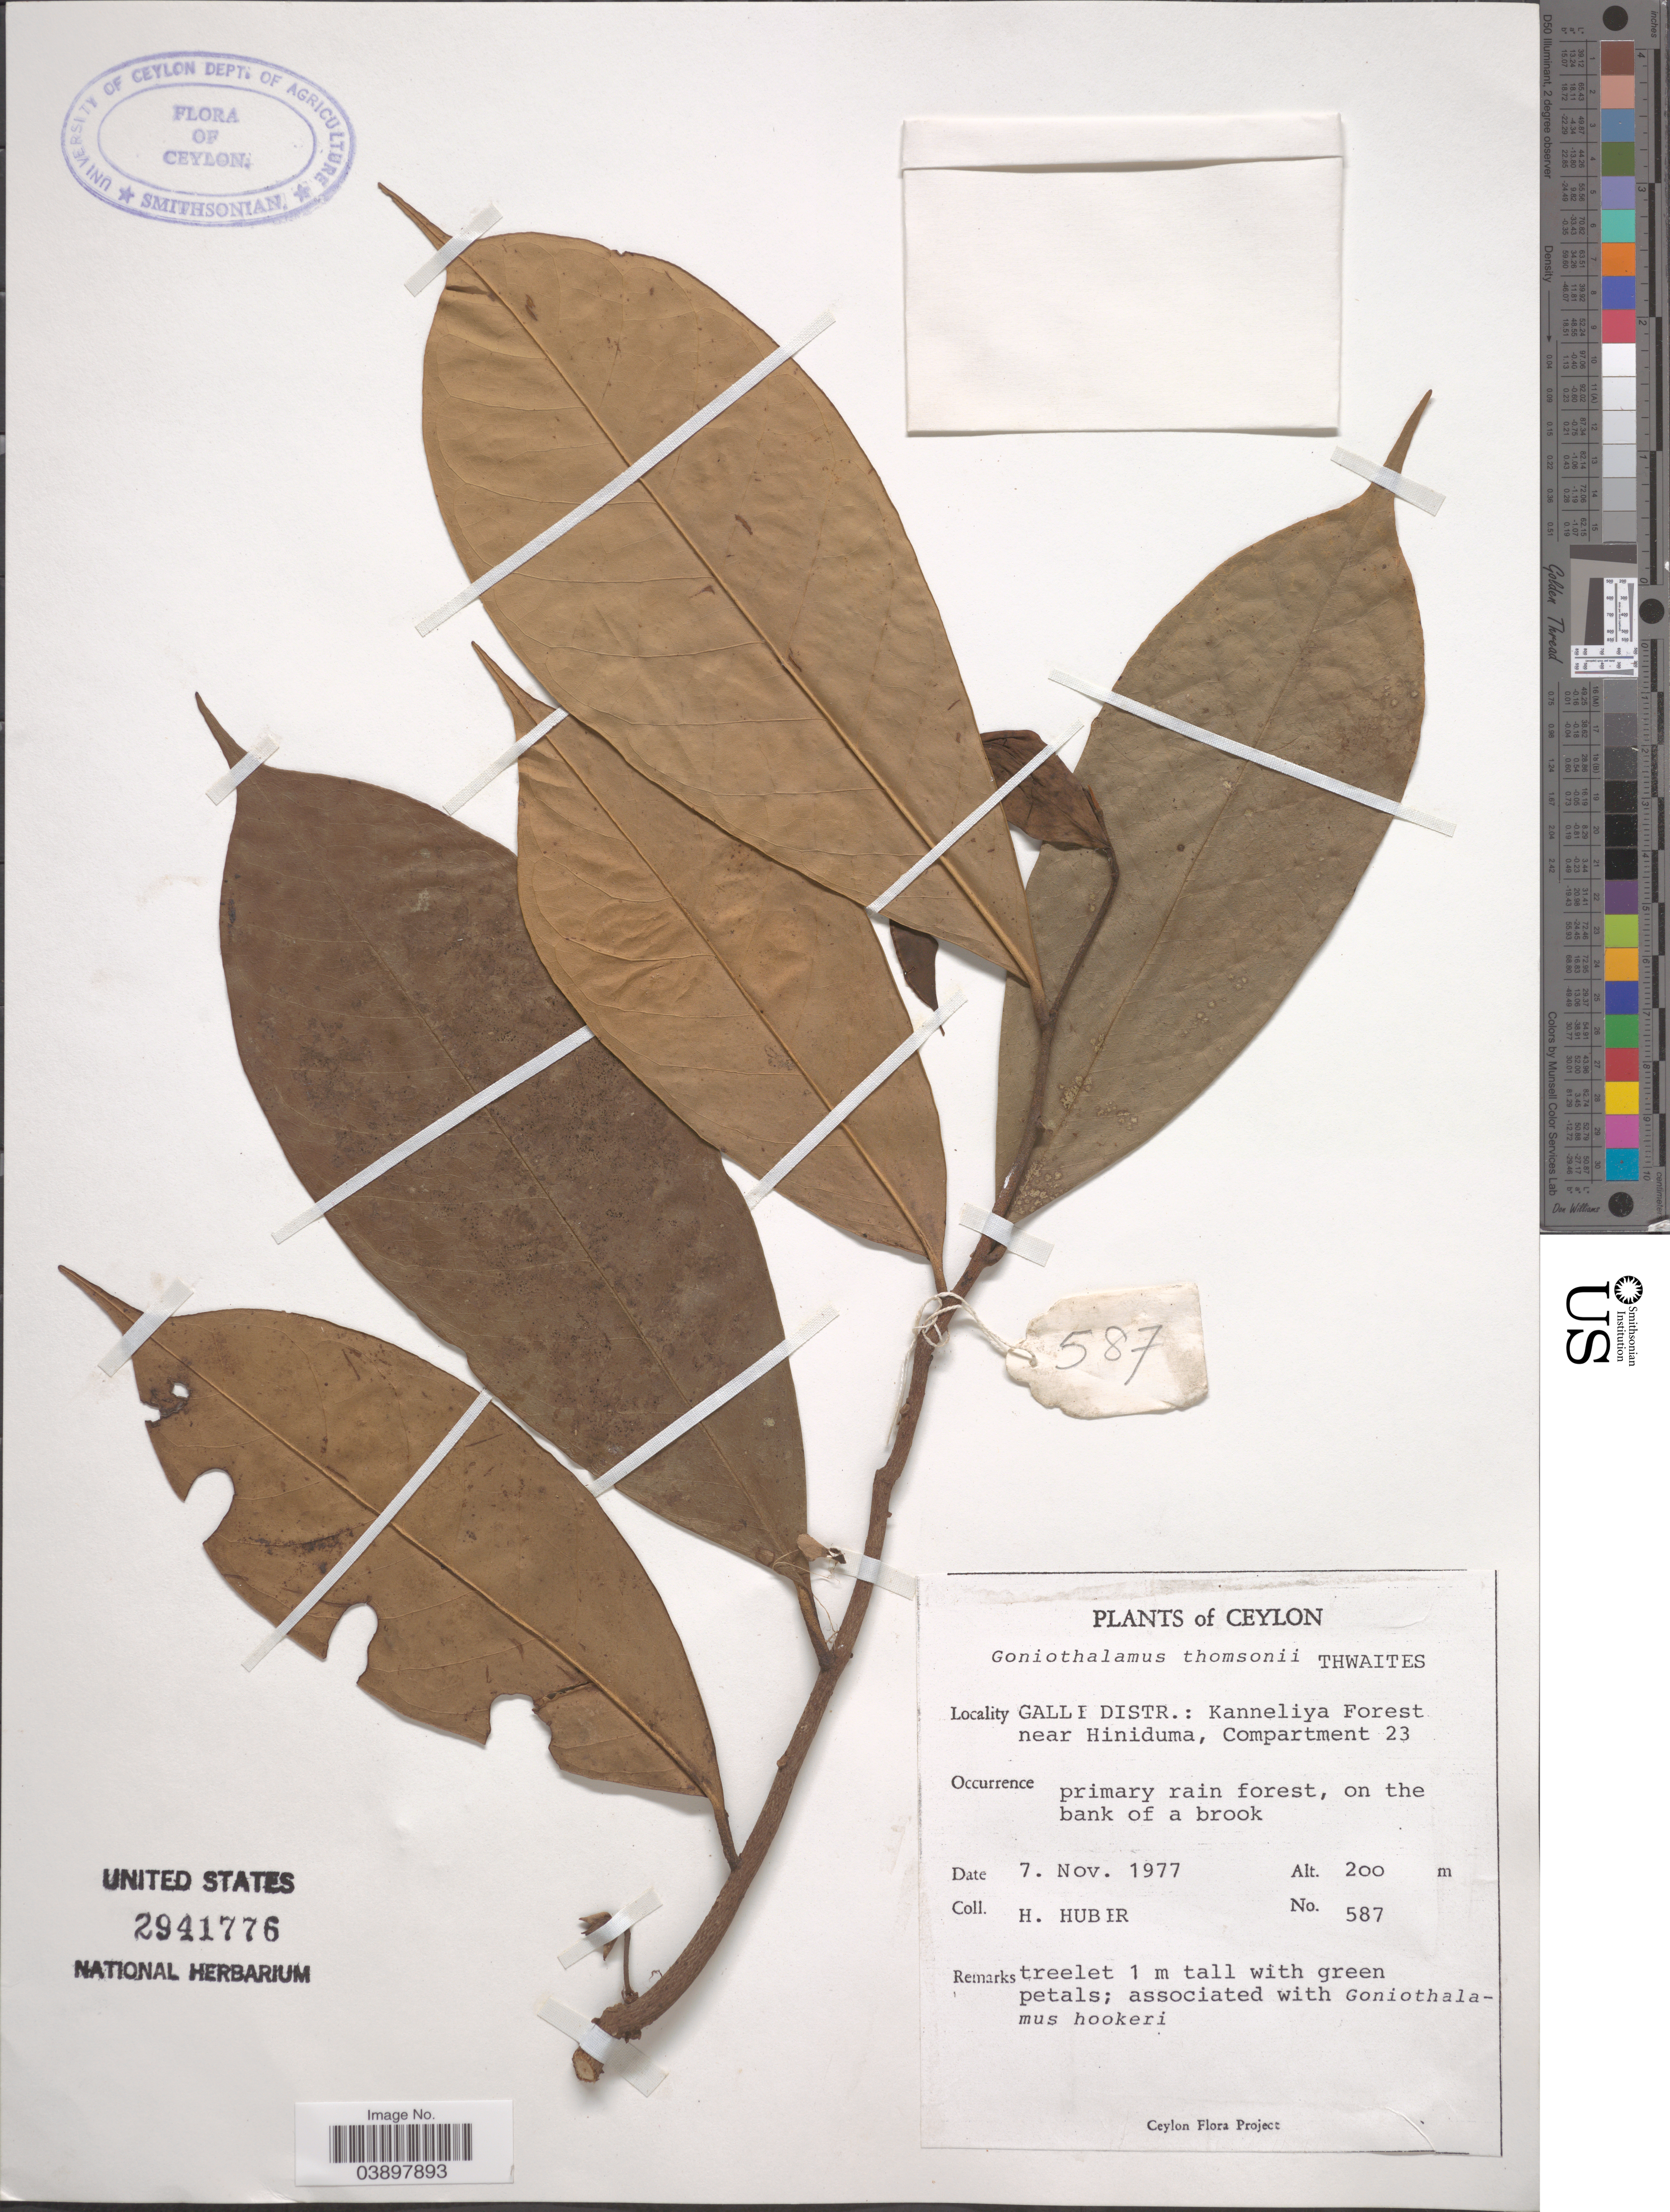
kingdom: Plantae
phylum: Tracheophyta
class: Magnoliopsida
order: Magnoliales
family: Annonaceae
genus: Goniothalamus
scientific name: Goniothalamus thomsonii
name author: Thwaites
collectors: H. Huber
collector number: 587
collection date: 1977-11-07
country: Sri Lanka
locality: Ceylon. Galle Distr.: Kanneliya Forest near Hiniduma, Compartment 23. On the bank of a brook.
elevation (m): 200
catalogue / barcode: US 2941776